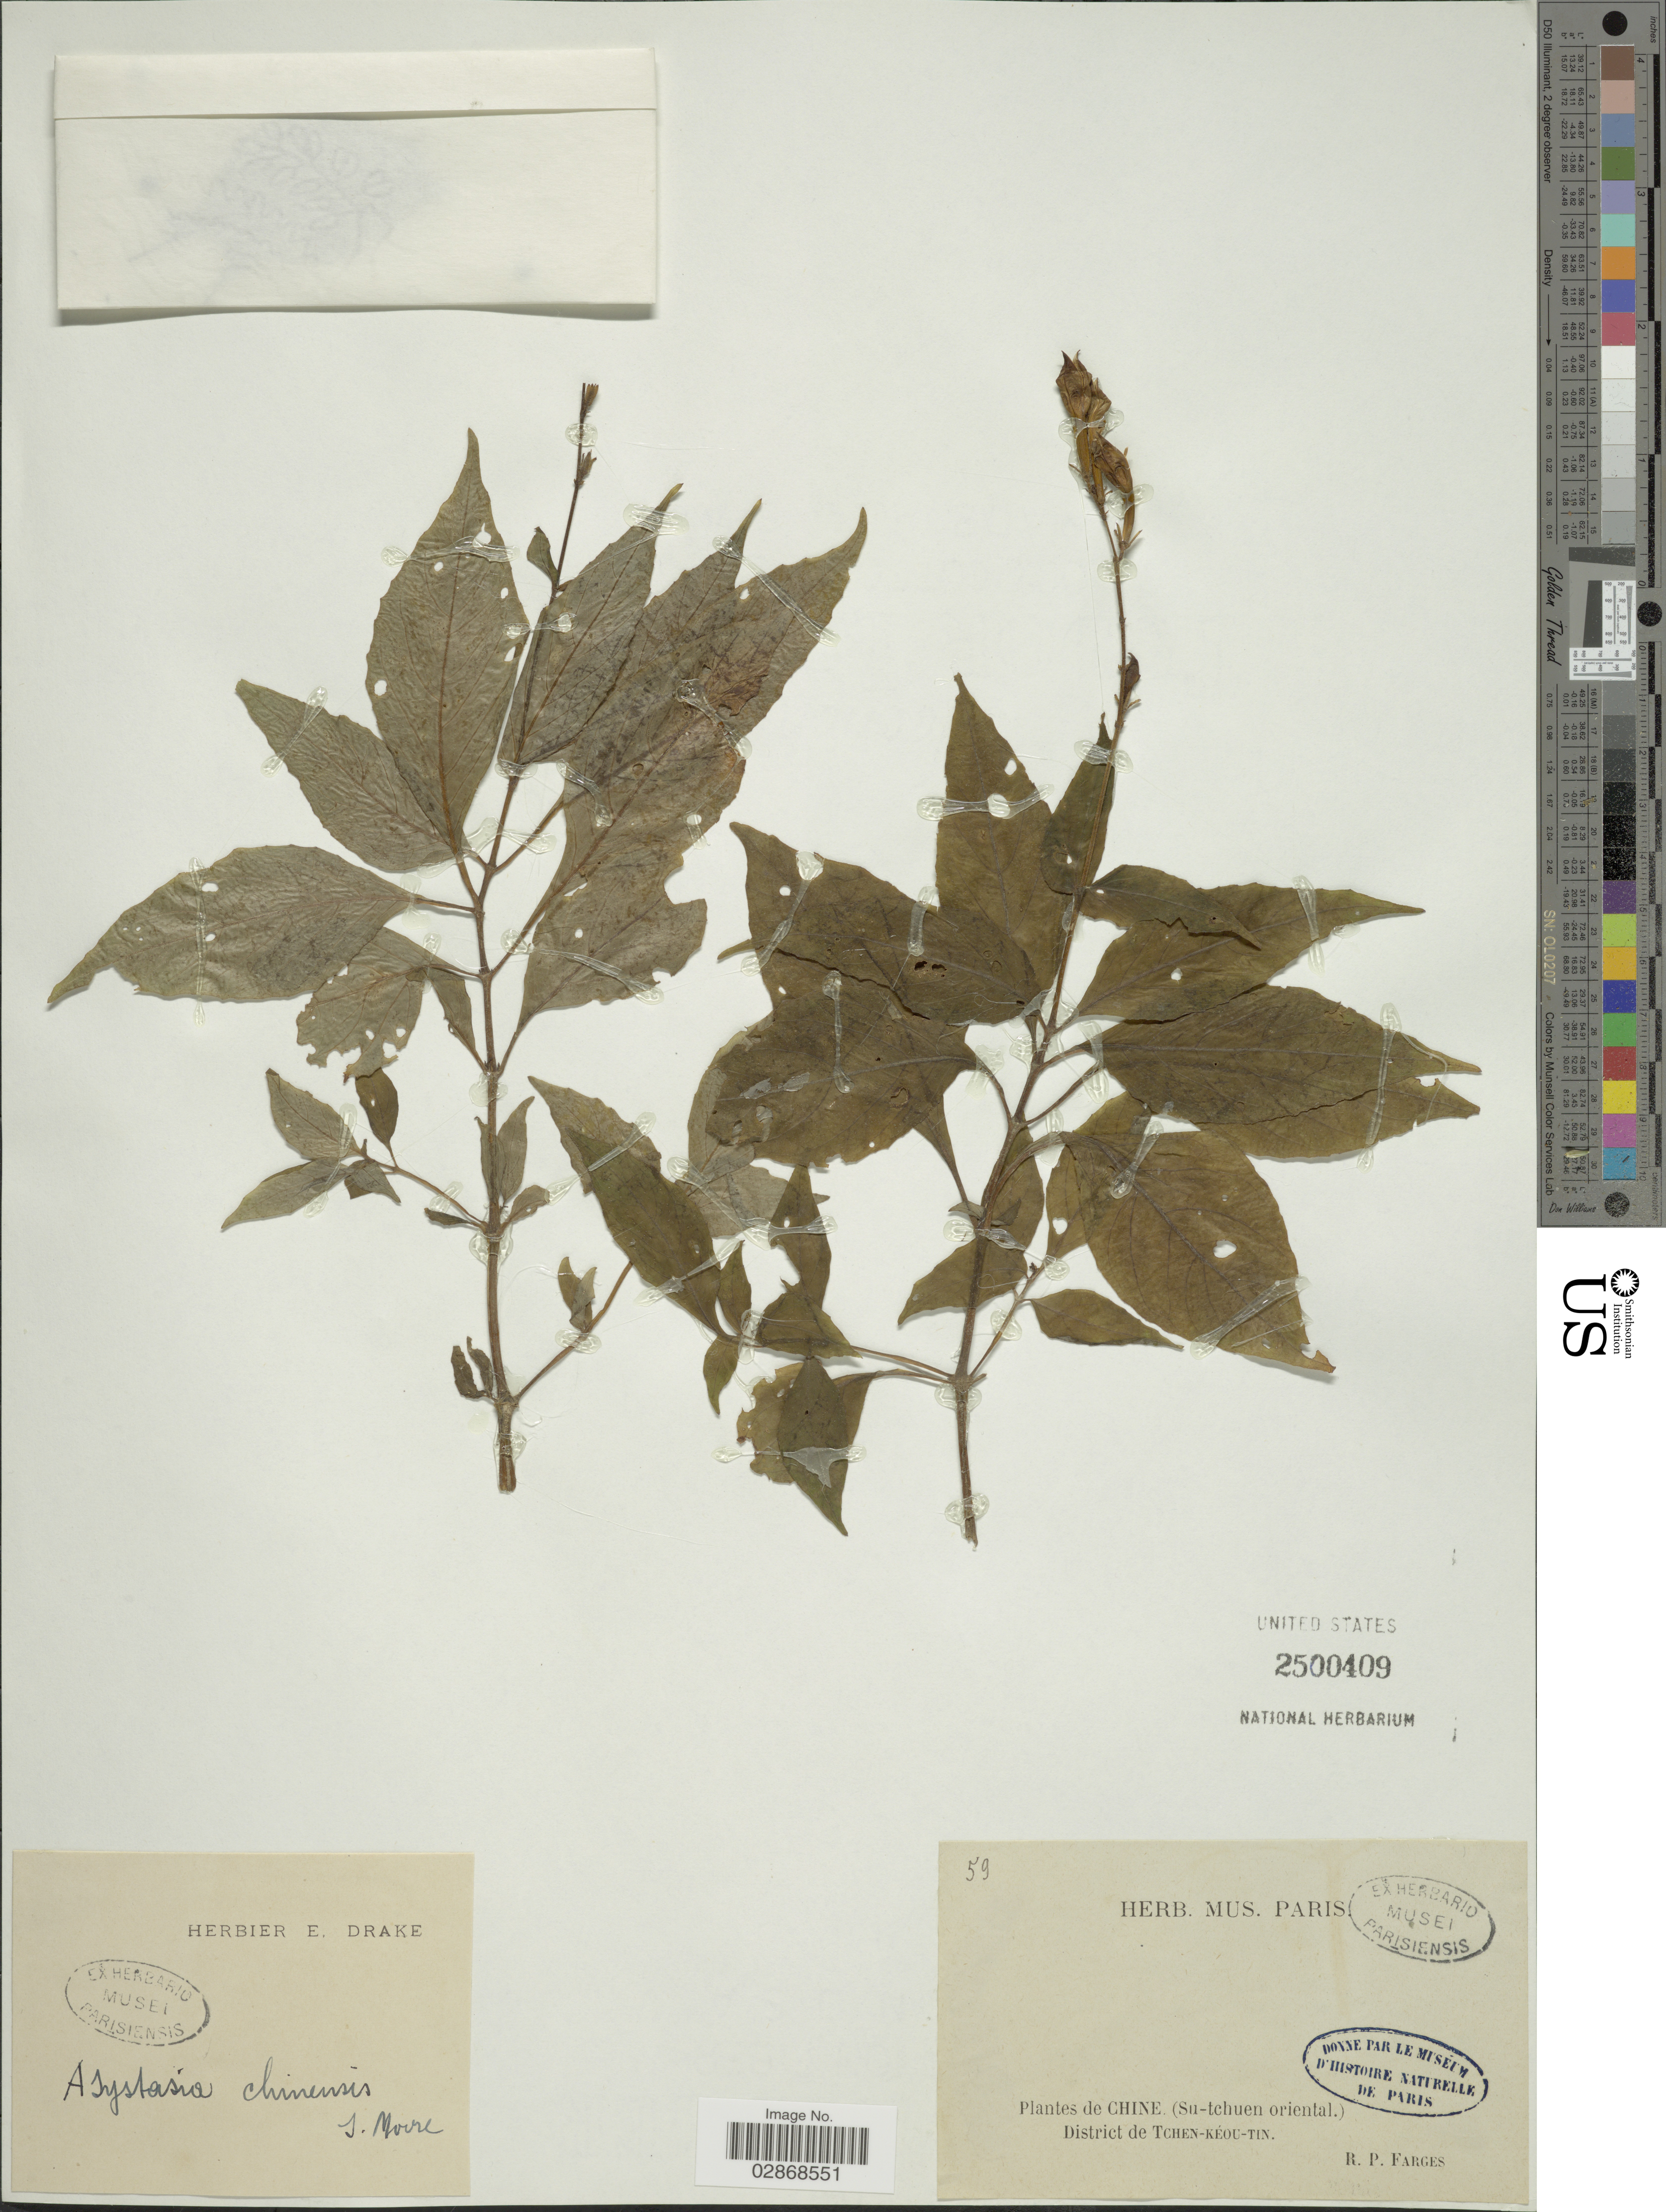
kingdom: Plantae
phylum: Tracheophyta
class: Magnoliopsida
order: Lamiales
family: Acanthaceae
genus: Asystasia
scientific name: Asystasia chinensis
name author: S. Moore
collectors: R. Farges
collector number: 59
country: China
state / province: Sichuan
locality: Chine. (Su-tchuen oriental.). District de Tchen-kéou-tin.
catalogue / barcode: US 2500409